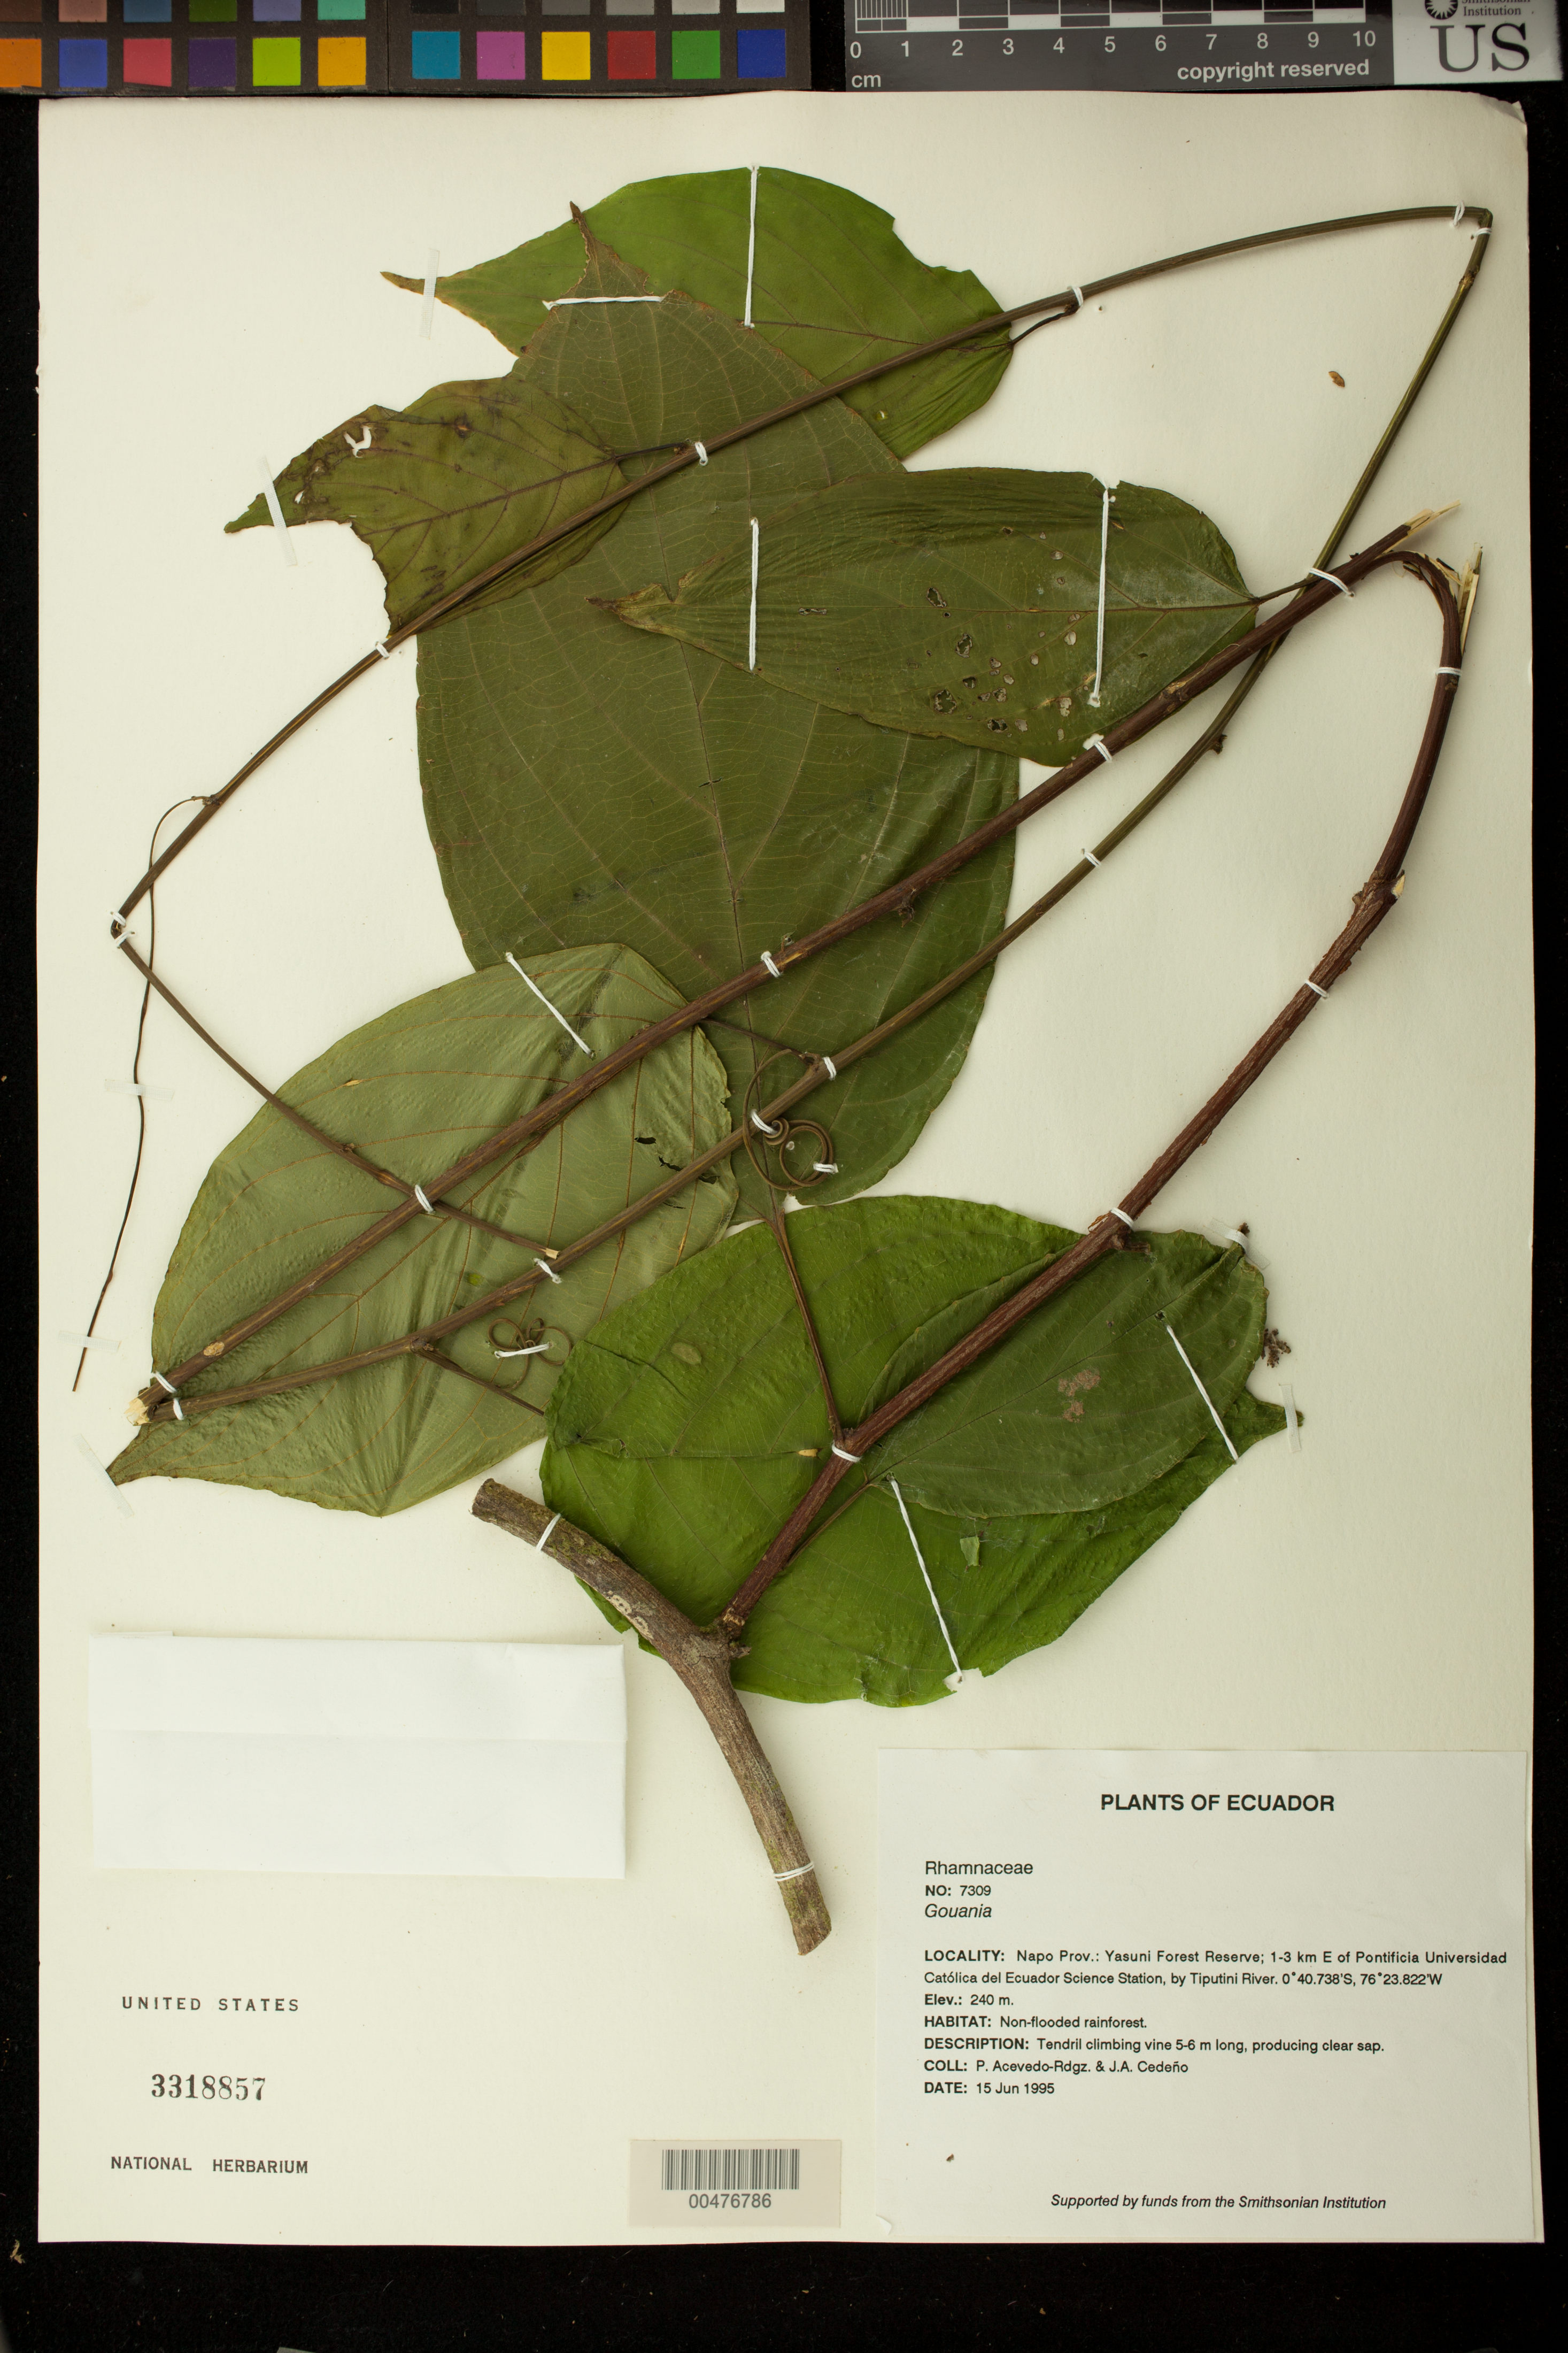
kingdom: Plantae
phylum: Tracheophyta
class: Magnoliopsida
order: Rosales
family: Rhamnaceae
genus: Gouania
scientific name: Gouania colombiana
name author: Suess.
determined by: Figueira, Mauricio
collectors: P. Acevedo-Rodr. & J. A. Cedeño M.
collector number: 7309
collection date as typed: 15 Jun 1995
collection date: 1995-06-15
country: Ecuador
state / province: Napo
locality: Napo Prov.: Yasuni Forest Reserve; 1-3 km E of Pontificia Universidad Católica del Ecuador Science Station by Tiputini River.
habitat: Non-flooded rainforest.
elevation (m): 240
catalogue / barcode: US 3318857